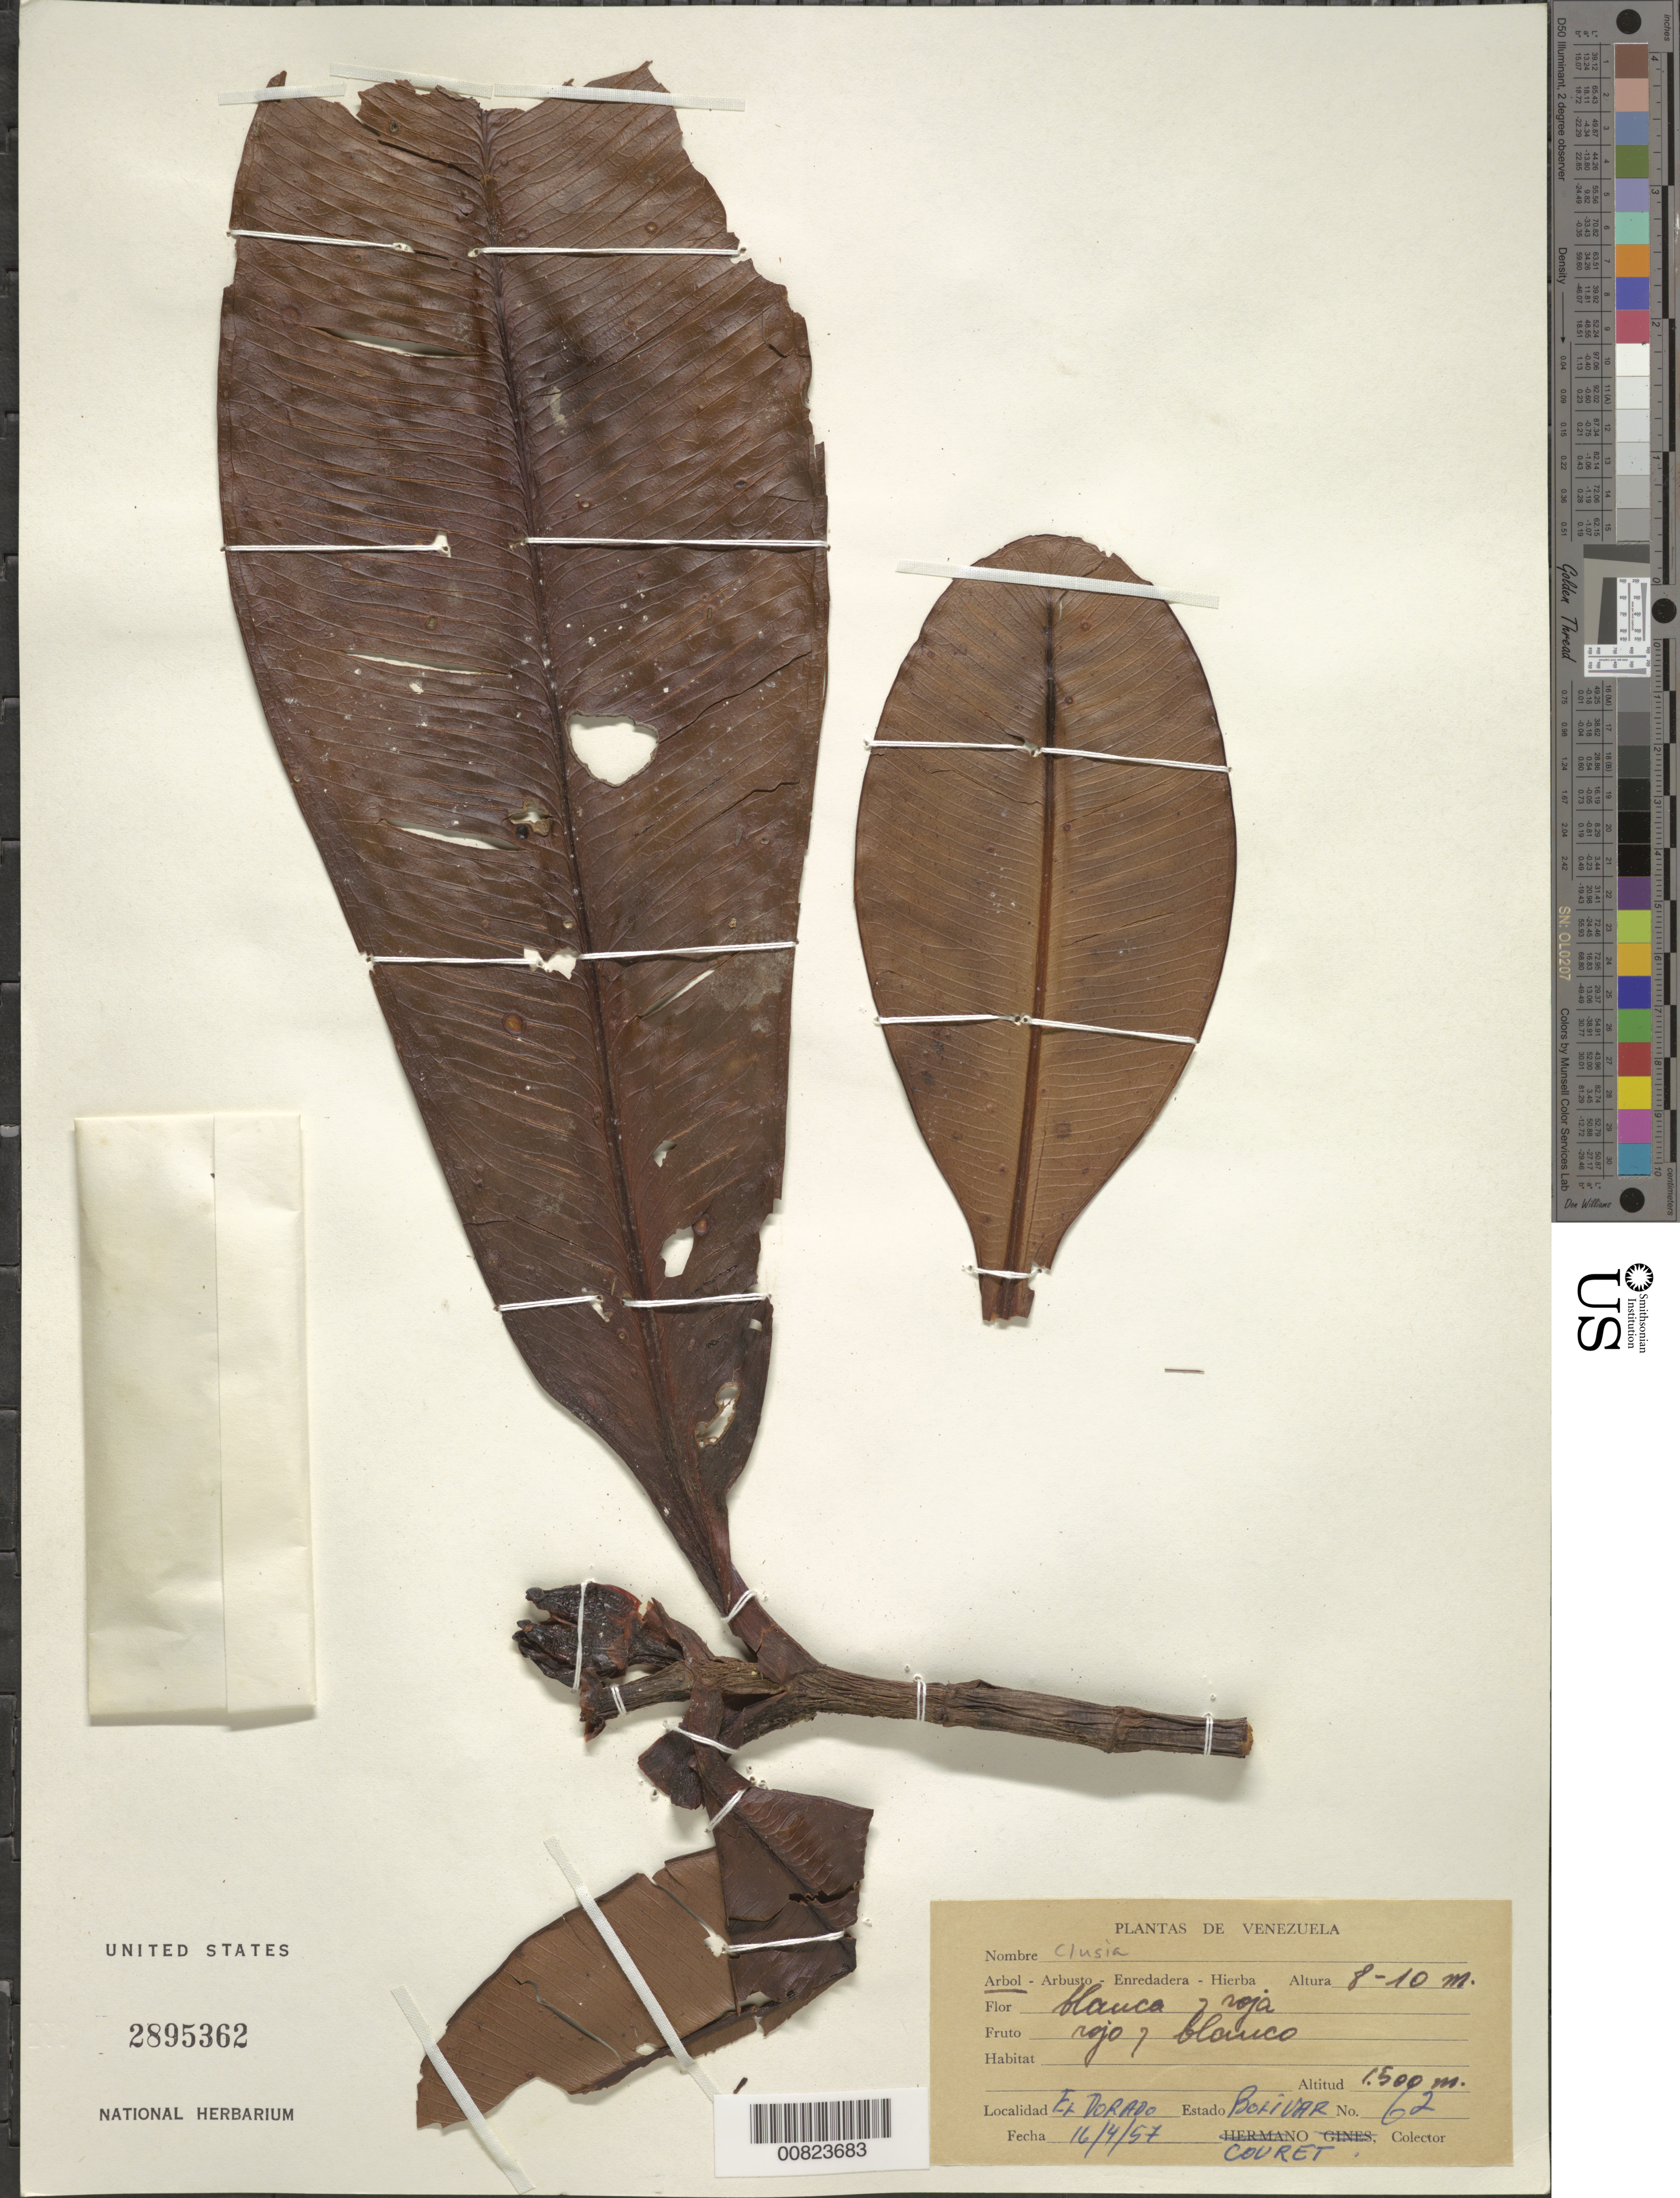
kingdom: Plantae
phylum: Tracheophyta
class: Magnoliopsida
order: Malpighiales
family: Clusiaceae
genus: Clusia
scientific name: Clusia sp.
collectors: -. Couret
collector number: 62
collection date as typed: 16-Apr-57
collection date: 1957-04-16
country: Venezuela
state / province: Bolívar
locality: El Dorado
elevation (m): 1500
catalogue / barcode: US 2895362